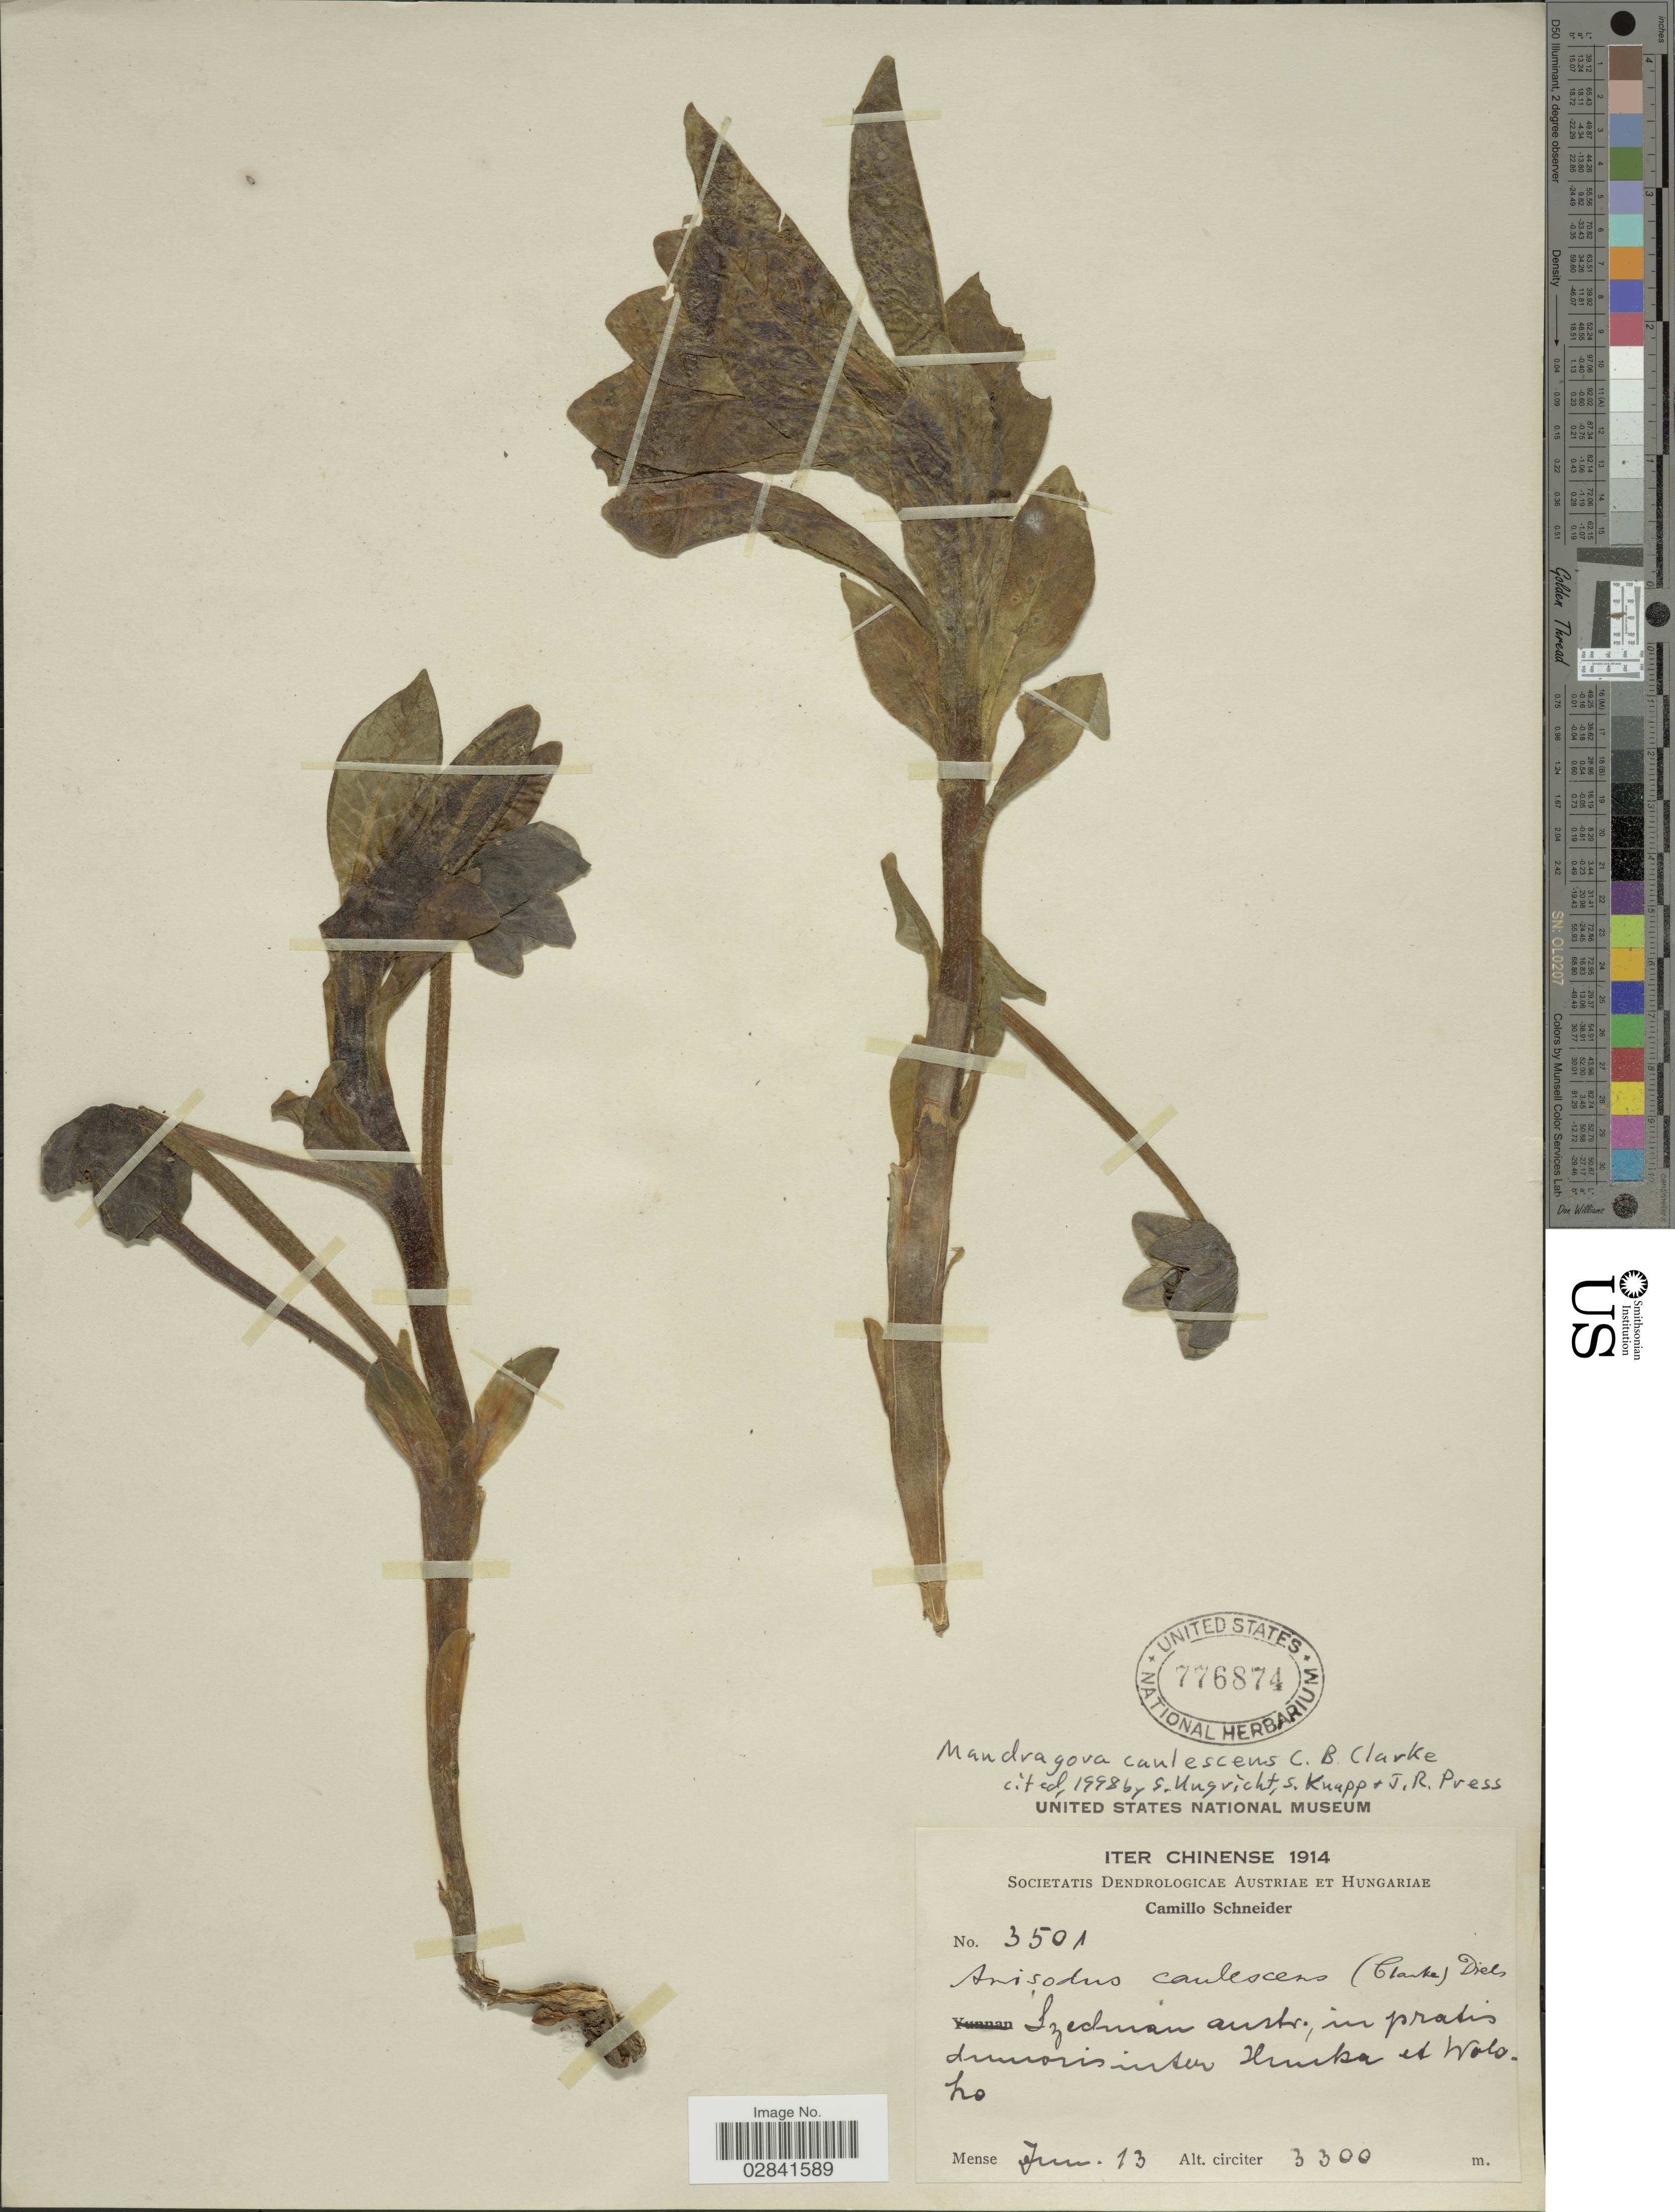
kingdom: Plantae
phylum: Tracheophyta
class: Magnoliopsida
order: Solanales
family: Solanaceae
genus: Mandragora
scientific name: Mandragora caulescens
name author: C.B. Clarke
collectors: C. K. Schneider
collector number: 3501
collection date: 1914-01-13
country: China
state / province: Sichuan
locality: Szechuan austr,m in pratis dumoris inter Ilunka et Woloho.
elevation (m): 3300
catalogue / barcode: US 776874